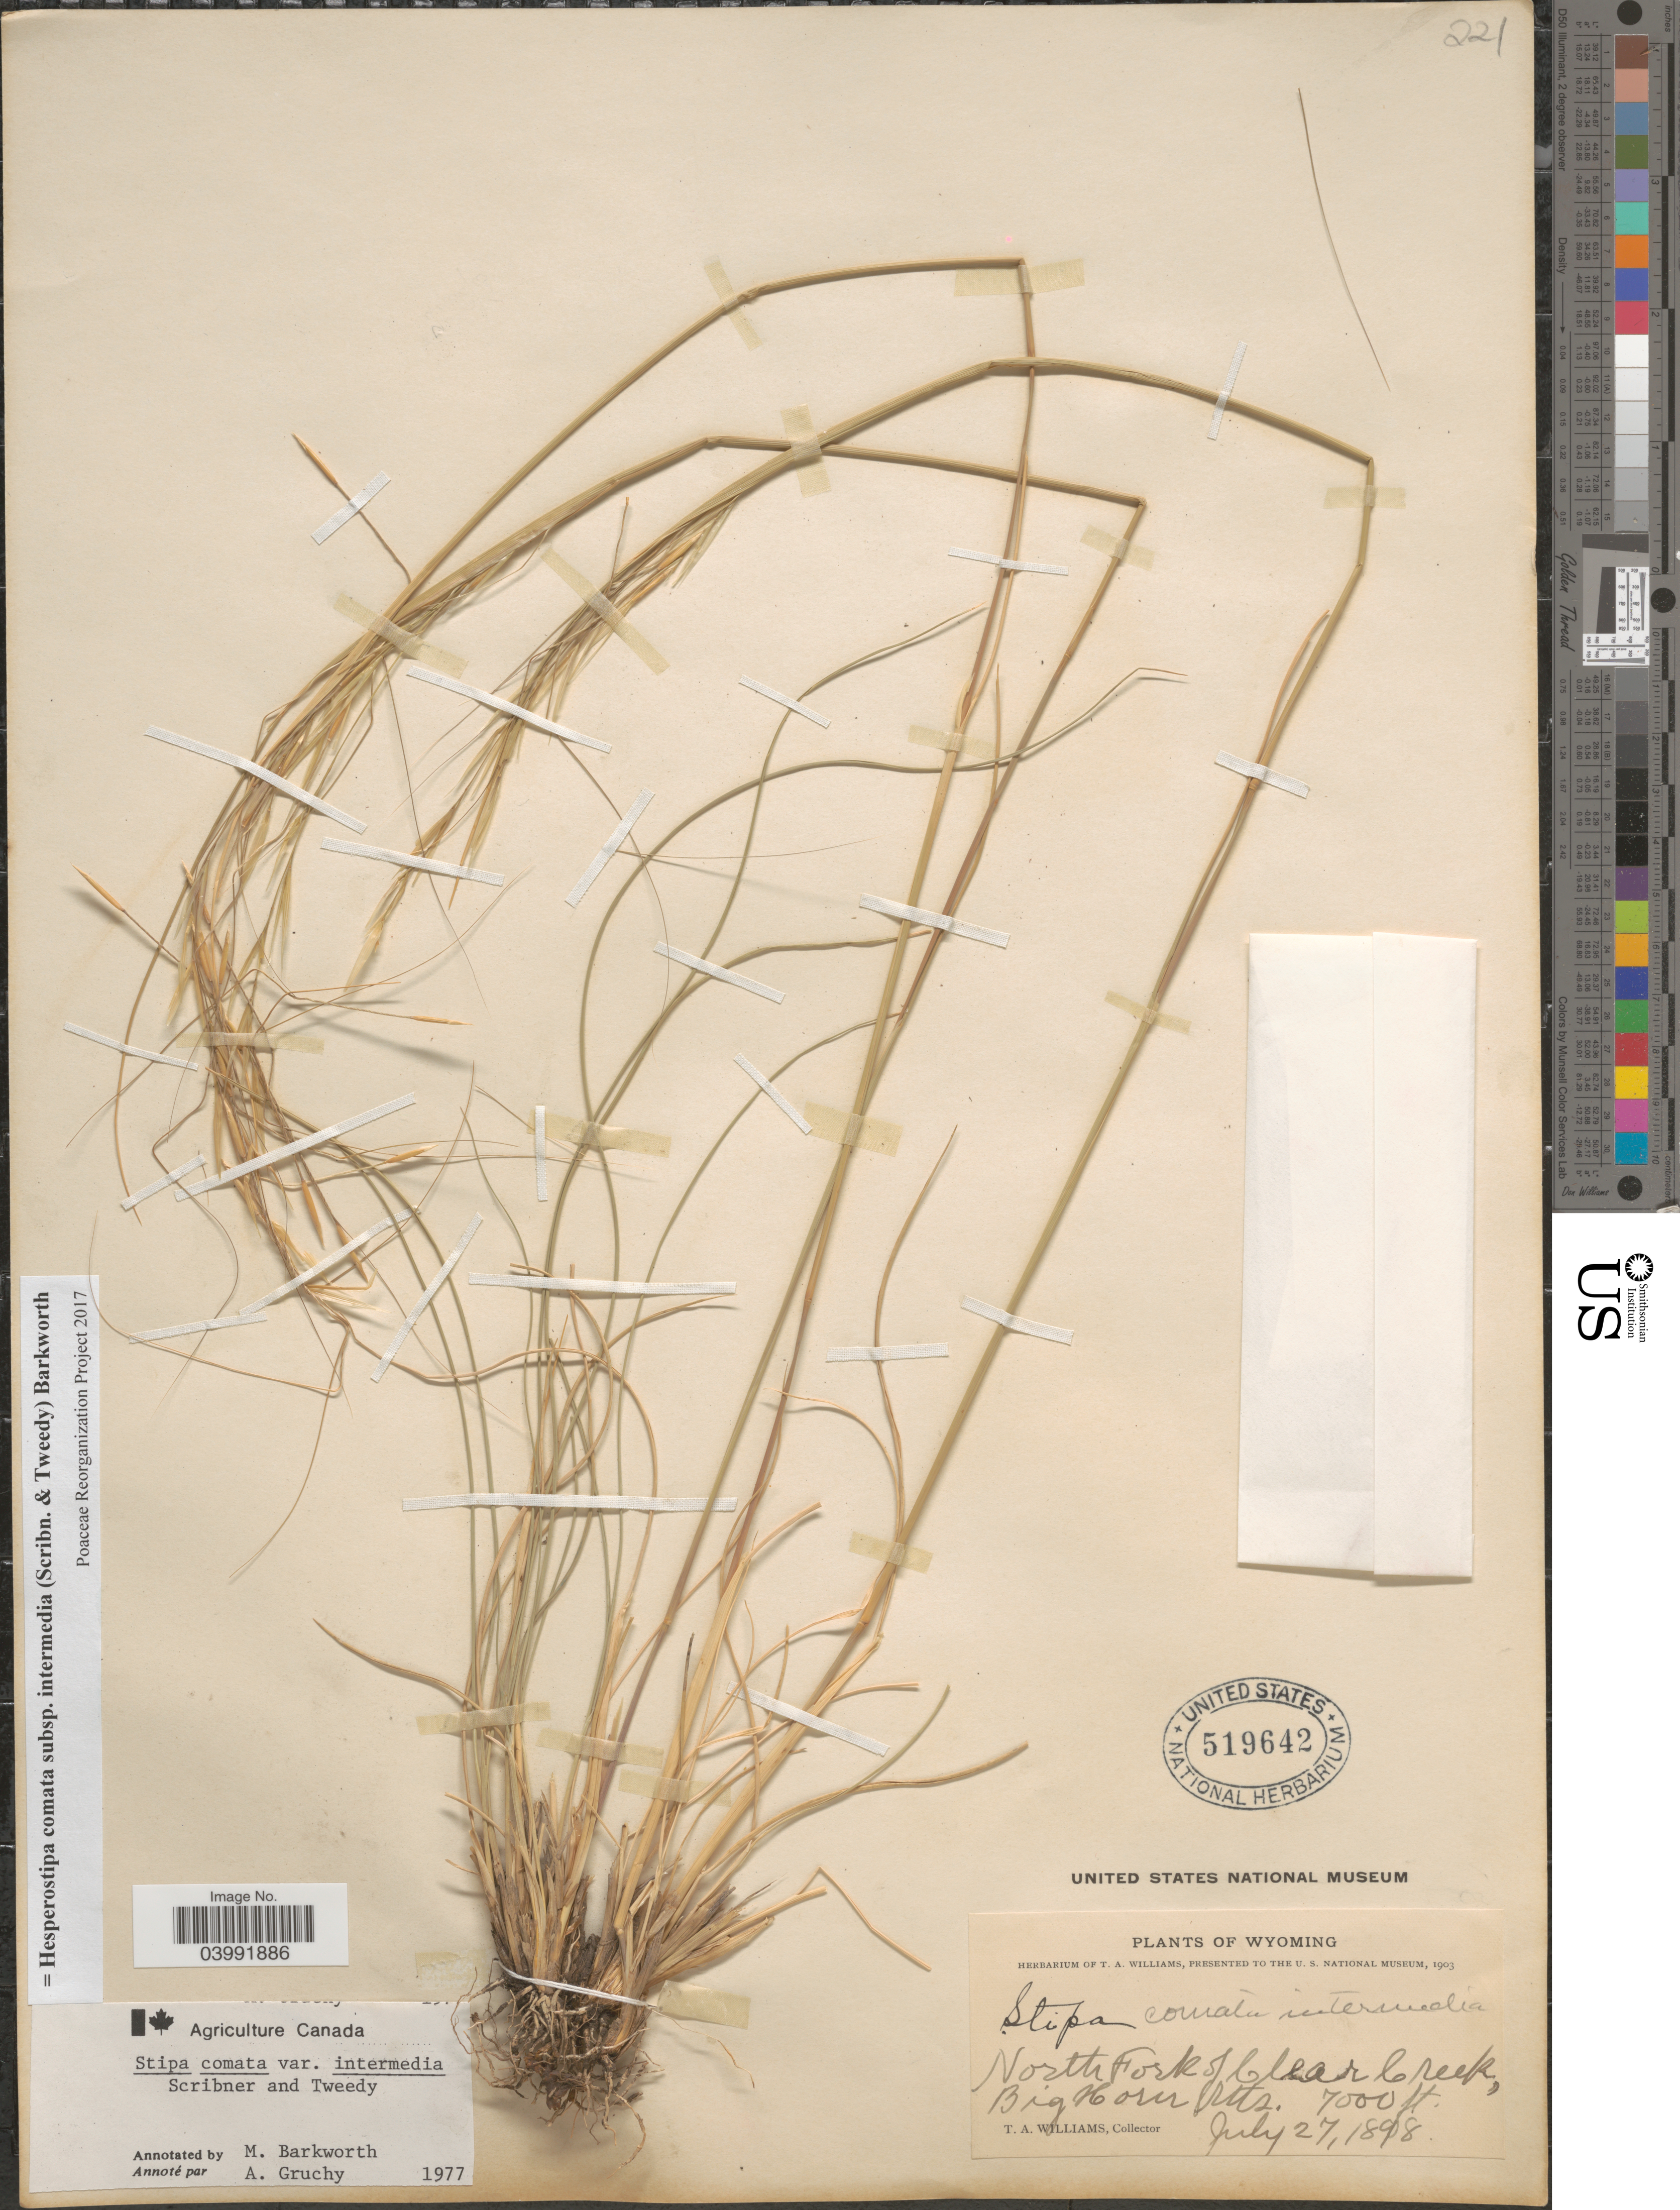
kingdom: Plantae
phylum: Tracheophyta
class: Liliopsida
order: Poales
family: Poaceae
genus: Hesperostipa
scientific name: Hesperostipa comata subsp. intermedia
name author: (Scribn. & Tweedy) Barkworth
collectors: T. A. Williams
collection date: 1898-07-27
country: United States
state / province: Wyoming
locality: North Fork of Clear Creek, Big Horn Mts.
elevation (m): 2134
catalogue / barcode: US 519642